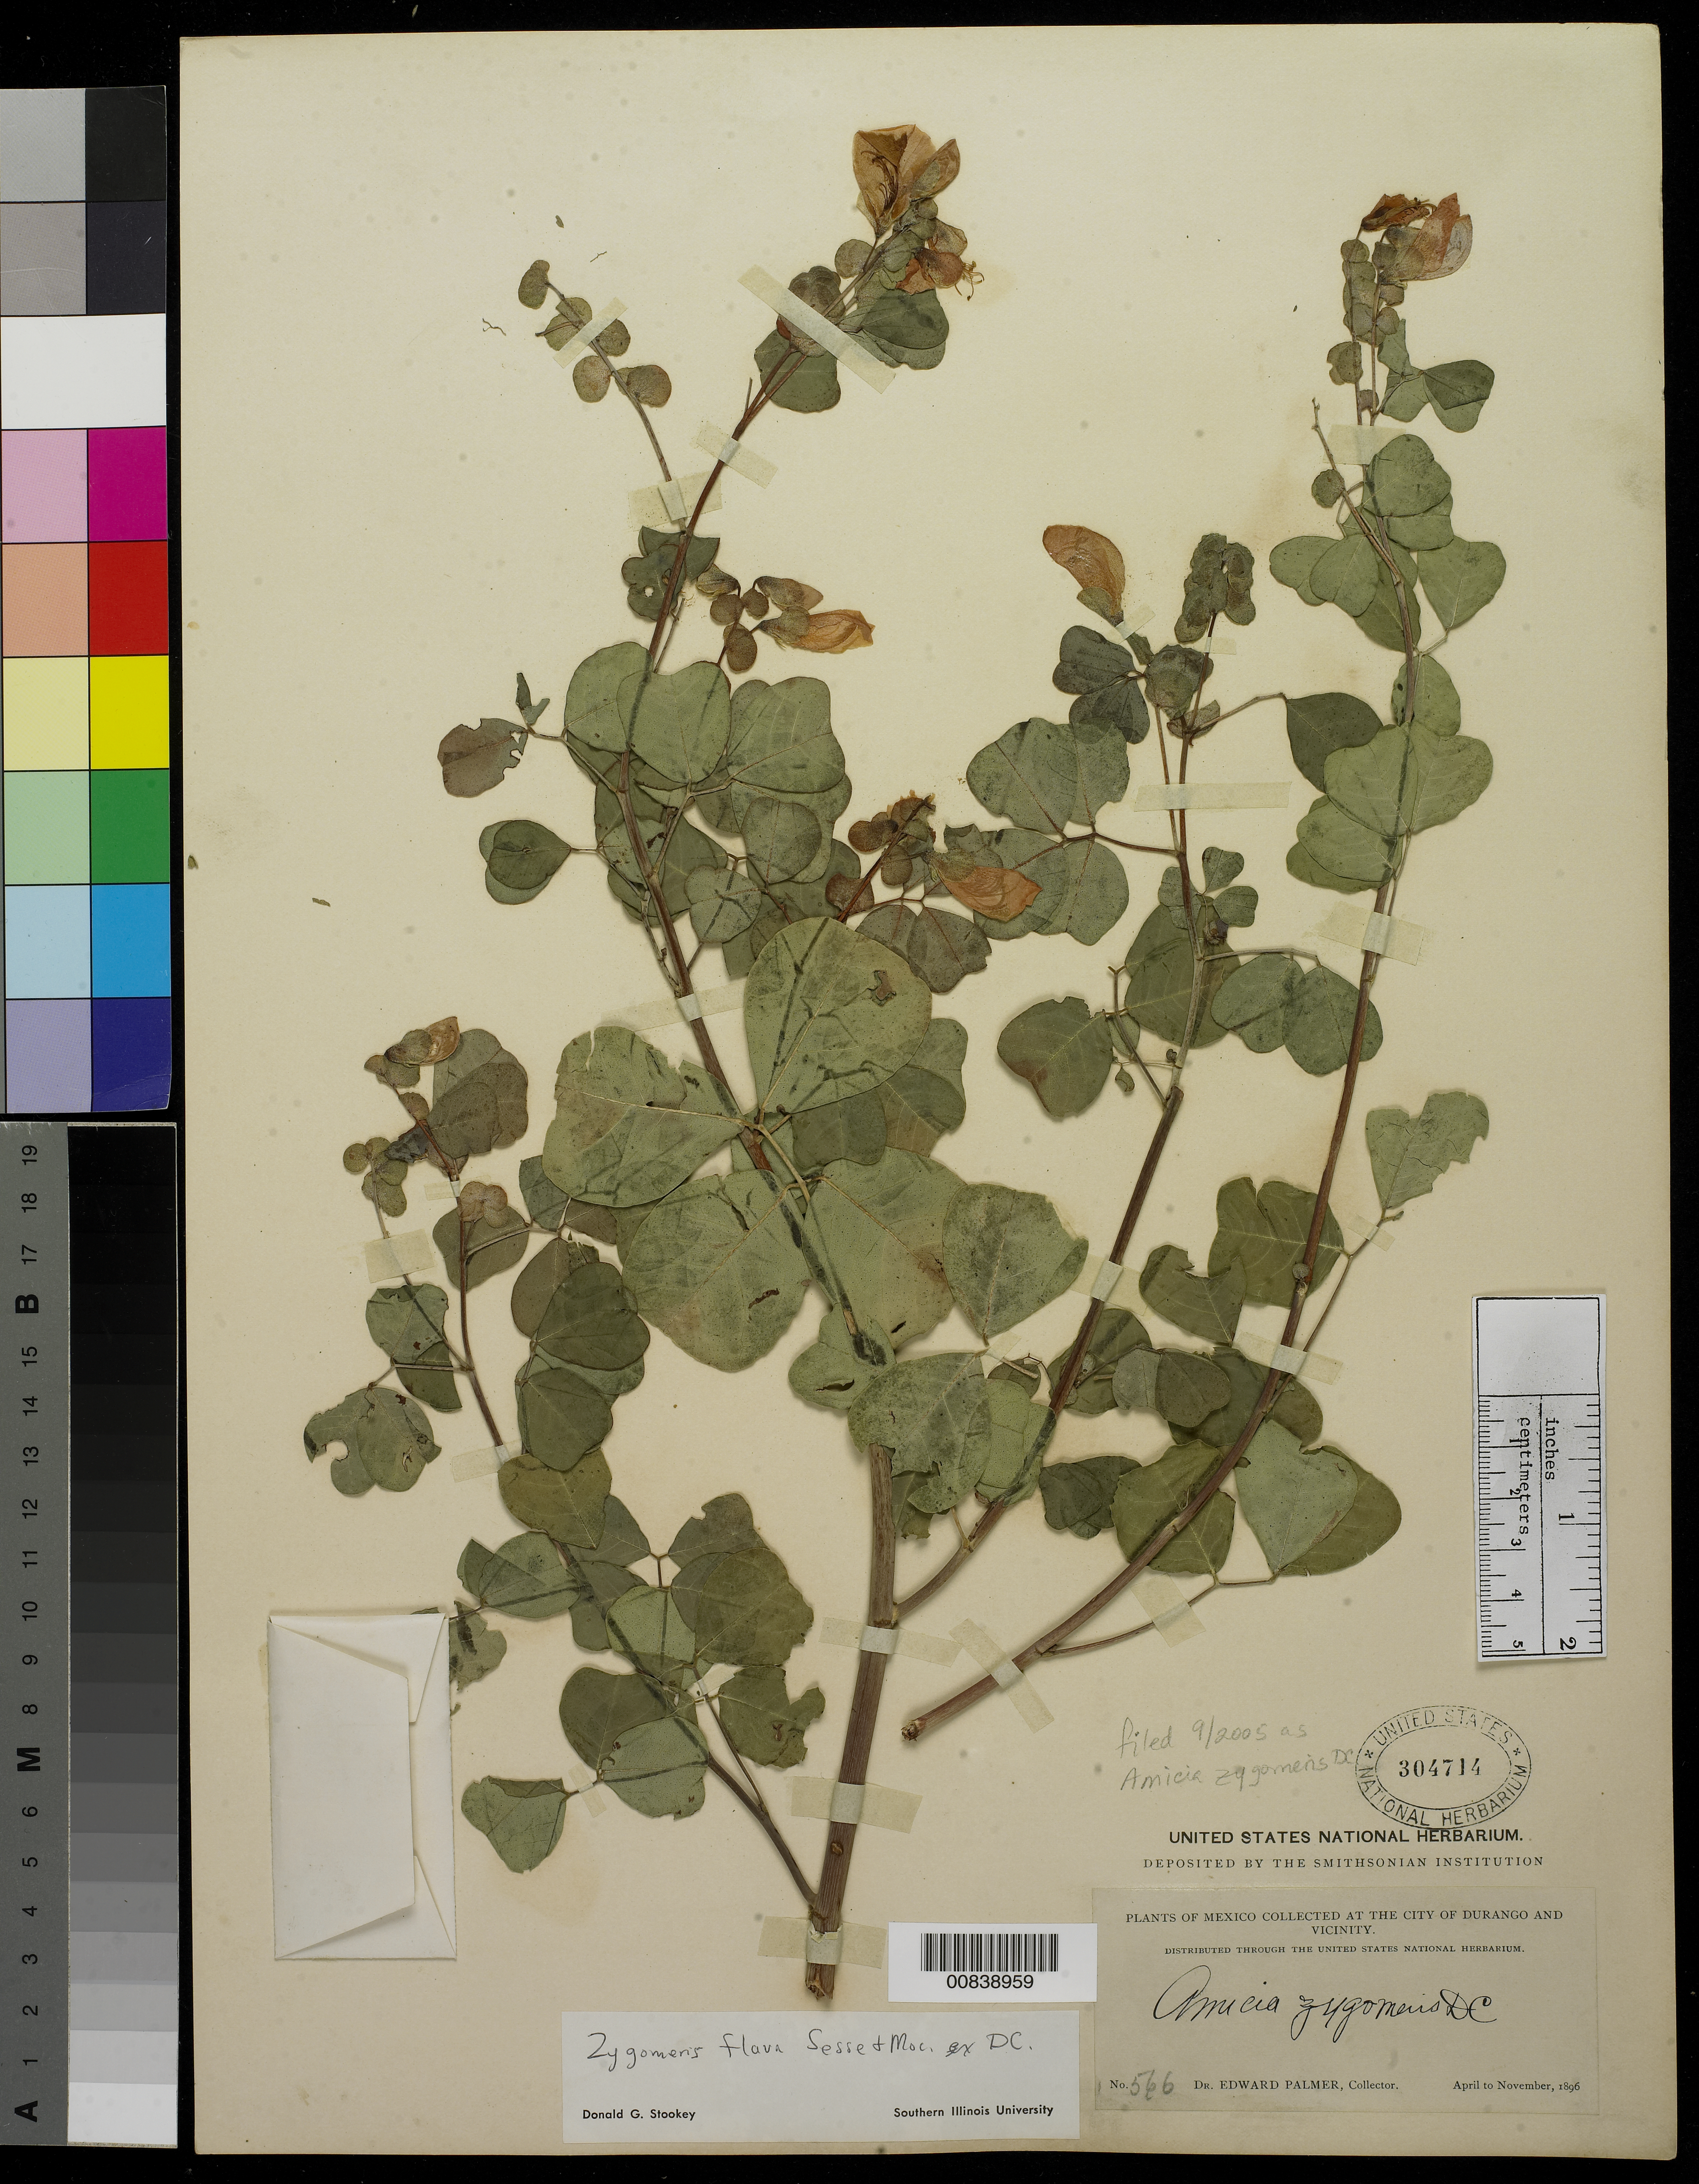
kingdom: Plantae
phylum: Tracheophyta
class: Magnoliopsida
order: Fabales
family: Fabaceae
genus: Amicia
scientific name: Amicia zygomeris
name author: DC.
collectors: E. Palmer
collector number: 566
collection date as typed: Apr 1896 to -- Nov 1896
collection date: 1896-04/1896-11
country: Mexico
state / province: Durango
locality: City of Durango and vicinity.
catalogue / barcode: US 304714